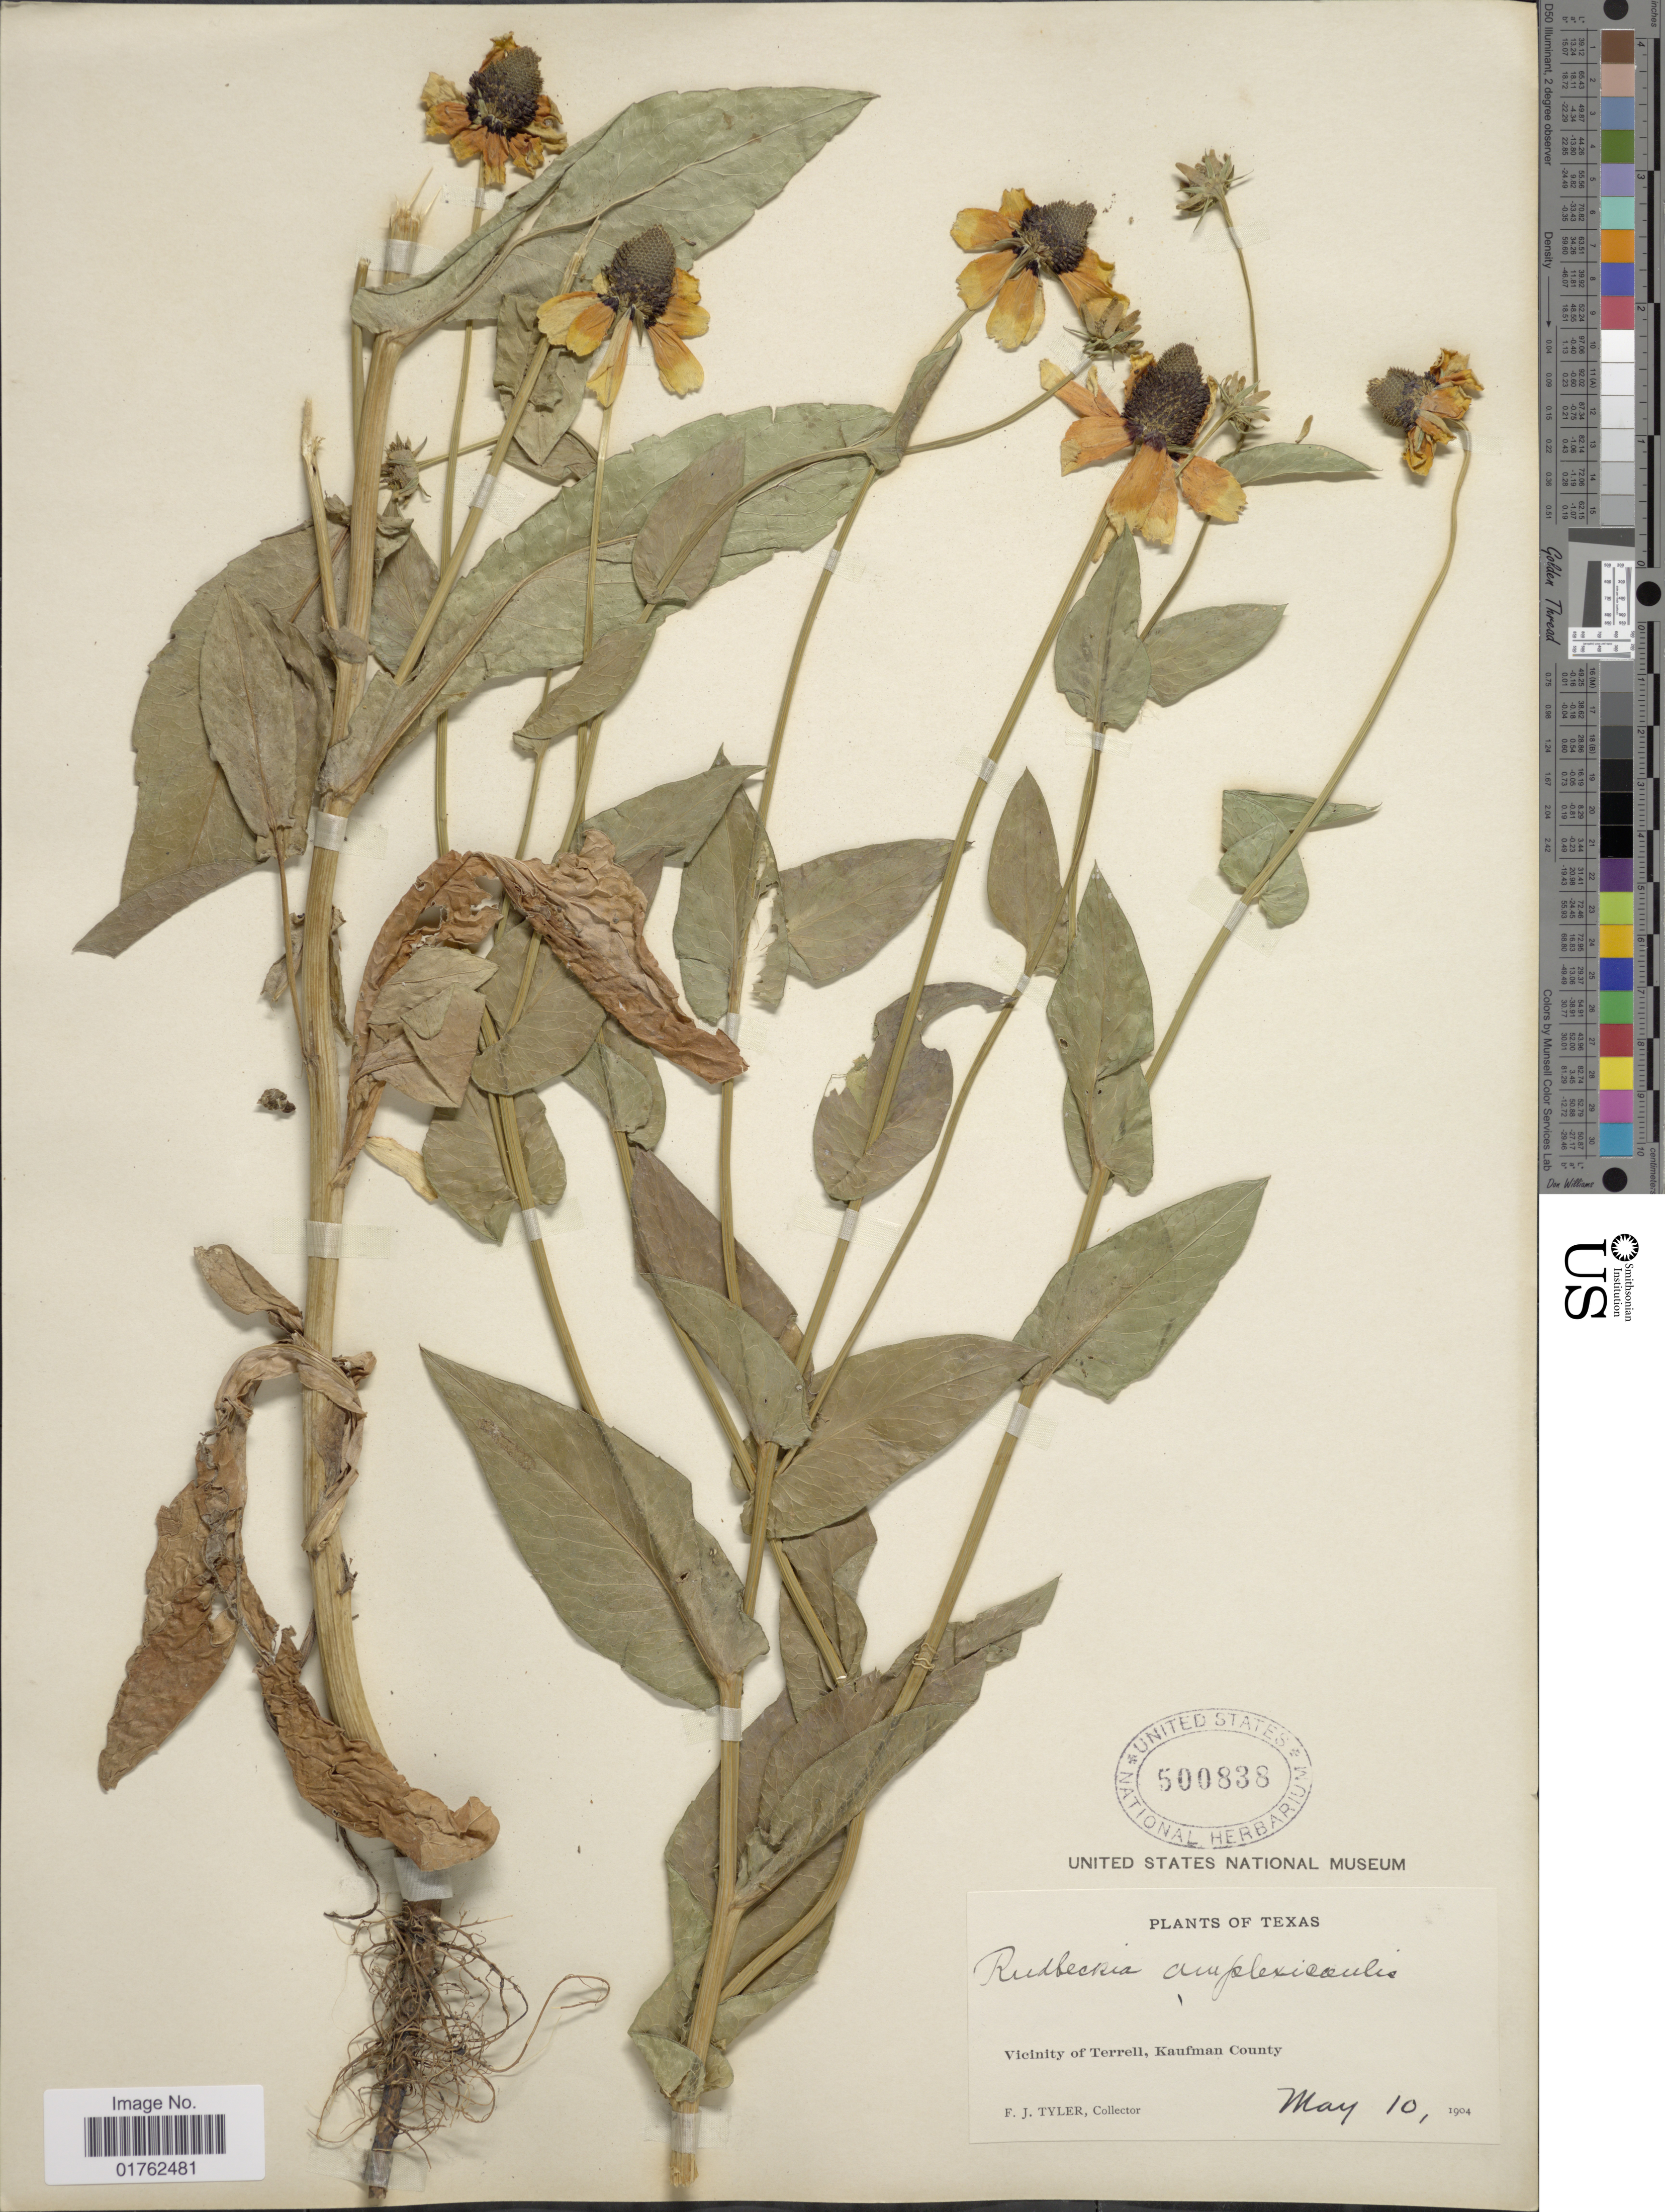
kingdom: Plantae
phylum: Tracheophyta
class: Magnoliopsida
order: Asterales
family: Asteraceae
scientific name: Dracopis amplexicaulis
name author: (Vahl) Cass.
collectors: F. Tyler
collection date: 1904-05-10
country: United States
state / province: Texas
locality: Vicinity of Terrell, Kaufman County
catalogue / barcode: US 500838